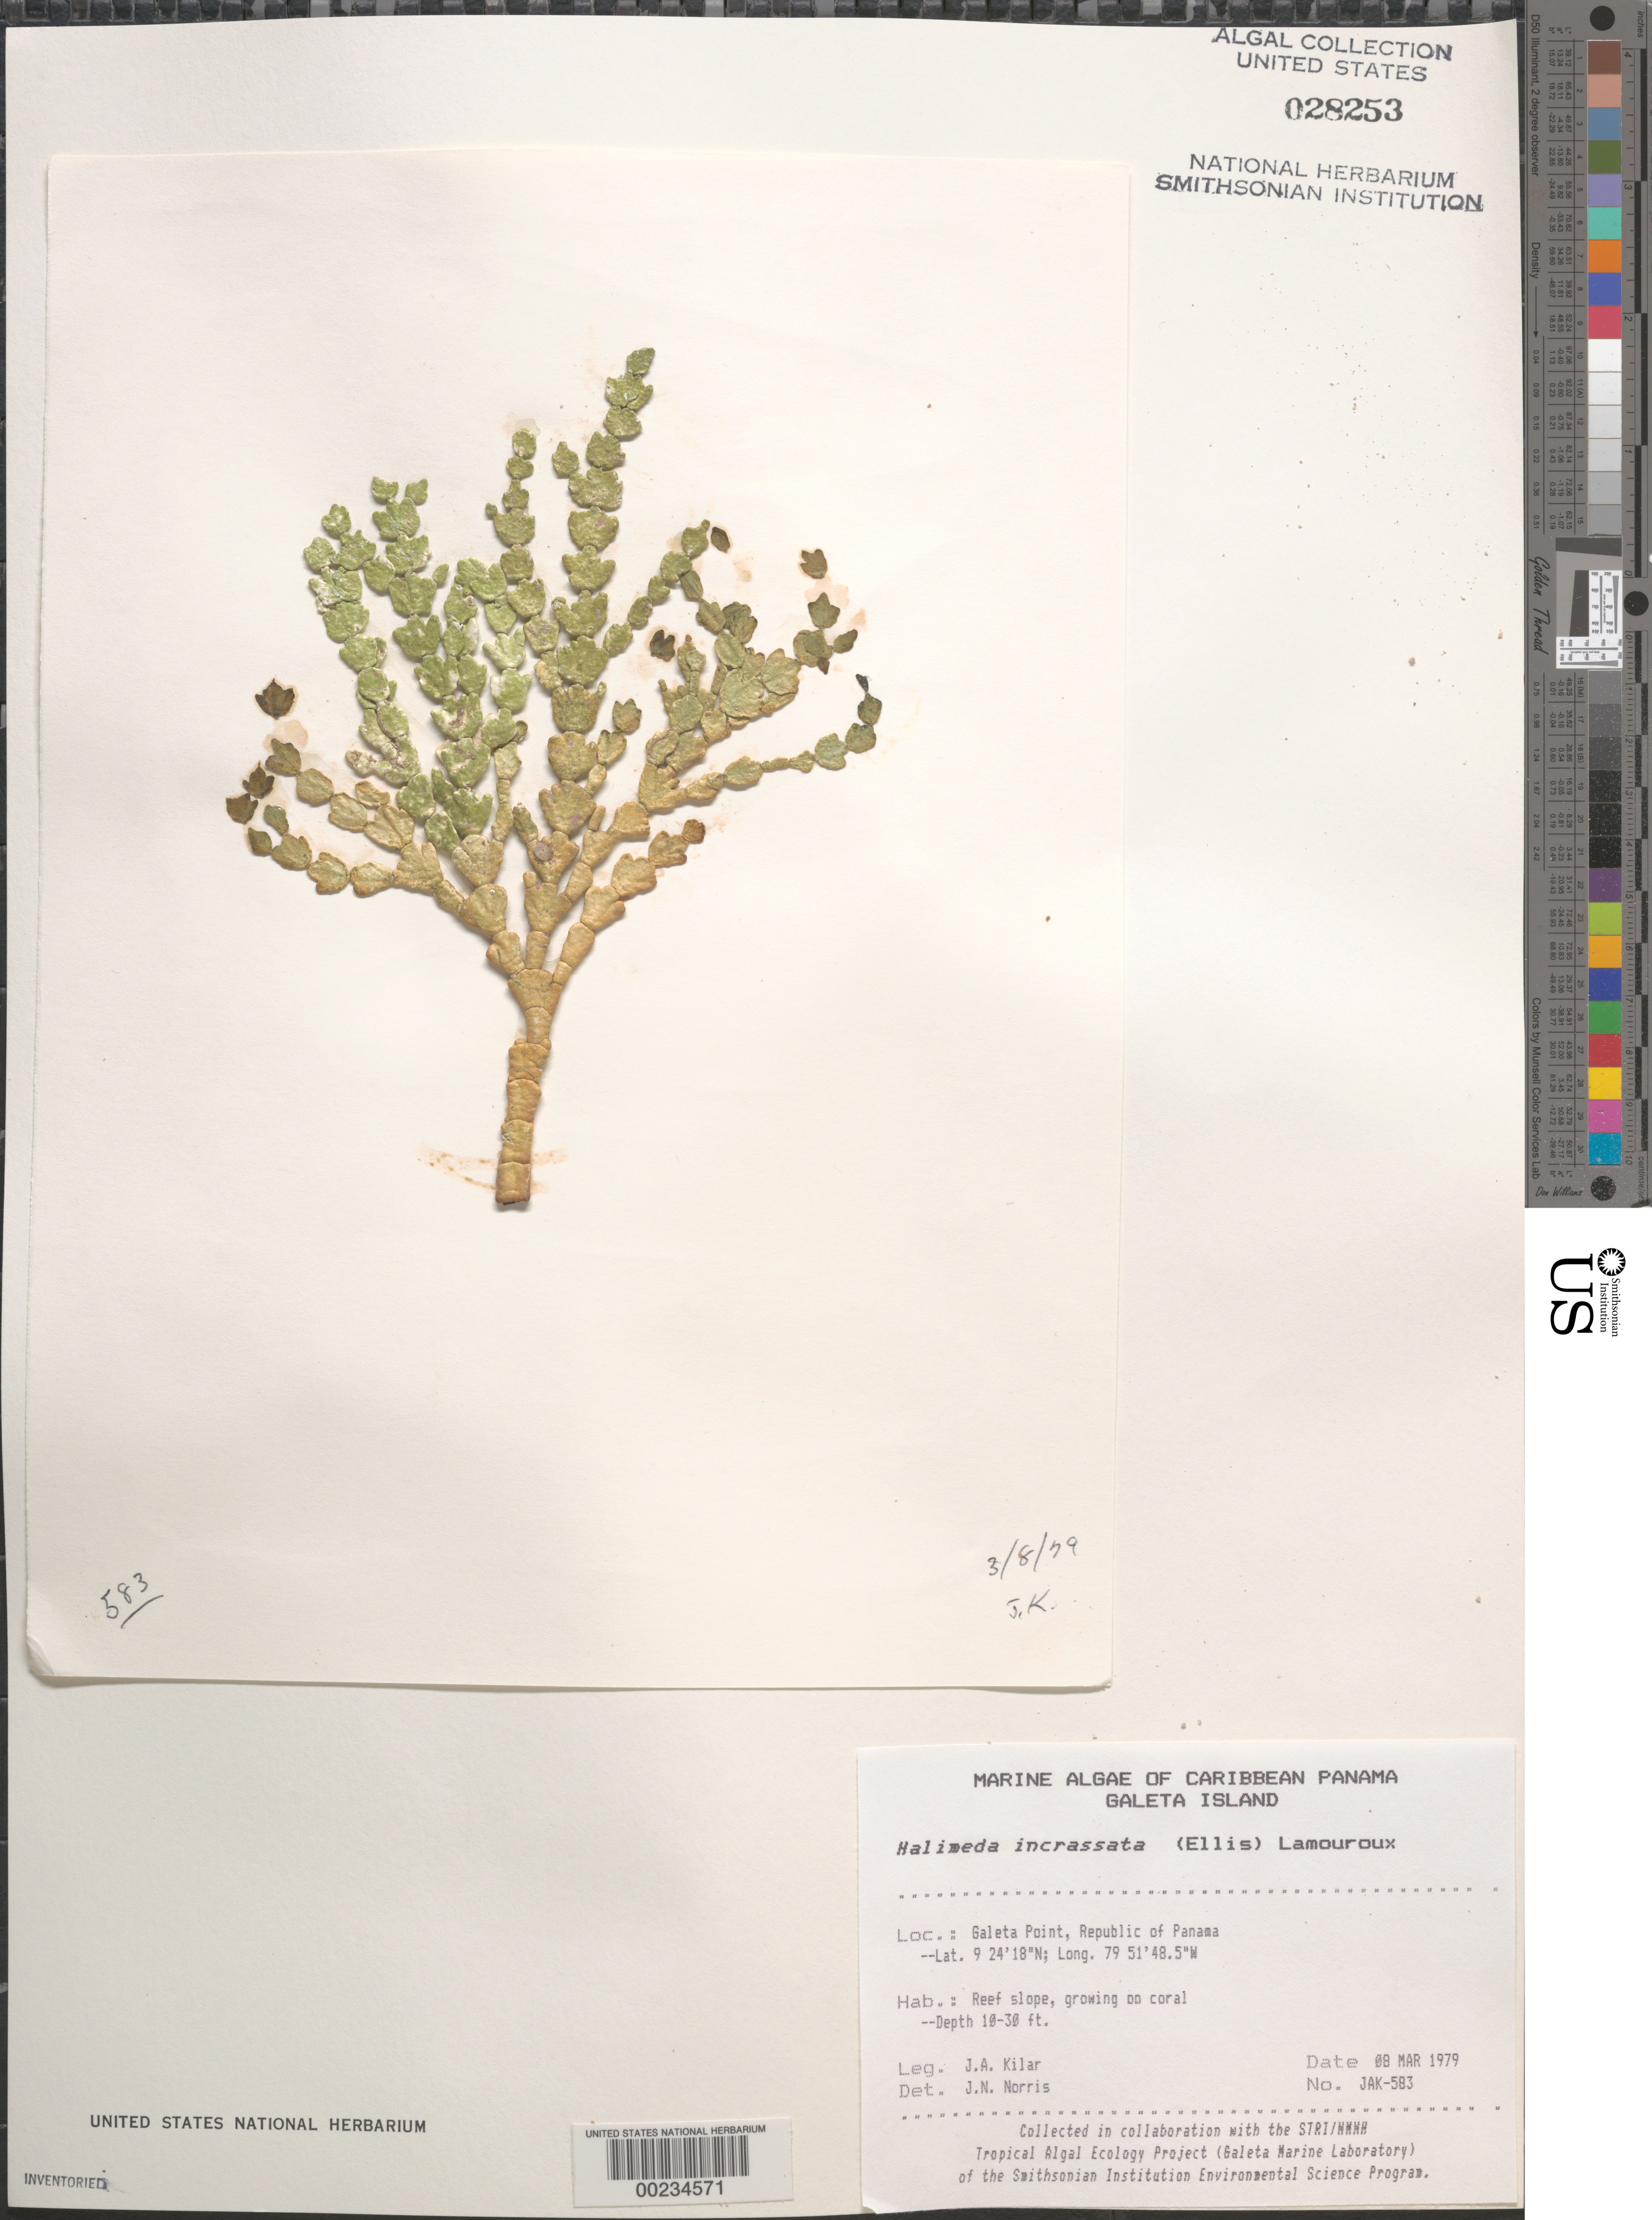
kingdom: Plantae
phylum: Chlorophyta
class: Ulvophyceae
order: Bryopsidales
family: Halimedaceae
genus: Halimeda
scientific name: Halimeda incrassata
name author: (J. Ellis) J.V.Lamouroux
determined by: Norris, James N.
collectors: J. A. Kilar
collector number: JAK-583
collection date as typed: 08 Mar 1979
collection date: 1979-03-08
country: Panama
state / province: Colón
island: Galeta Island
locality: Galeta Point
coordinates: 9 24' 18" N, 79 51' 48.5" W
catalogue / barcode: US 28253